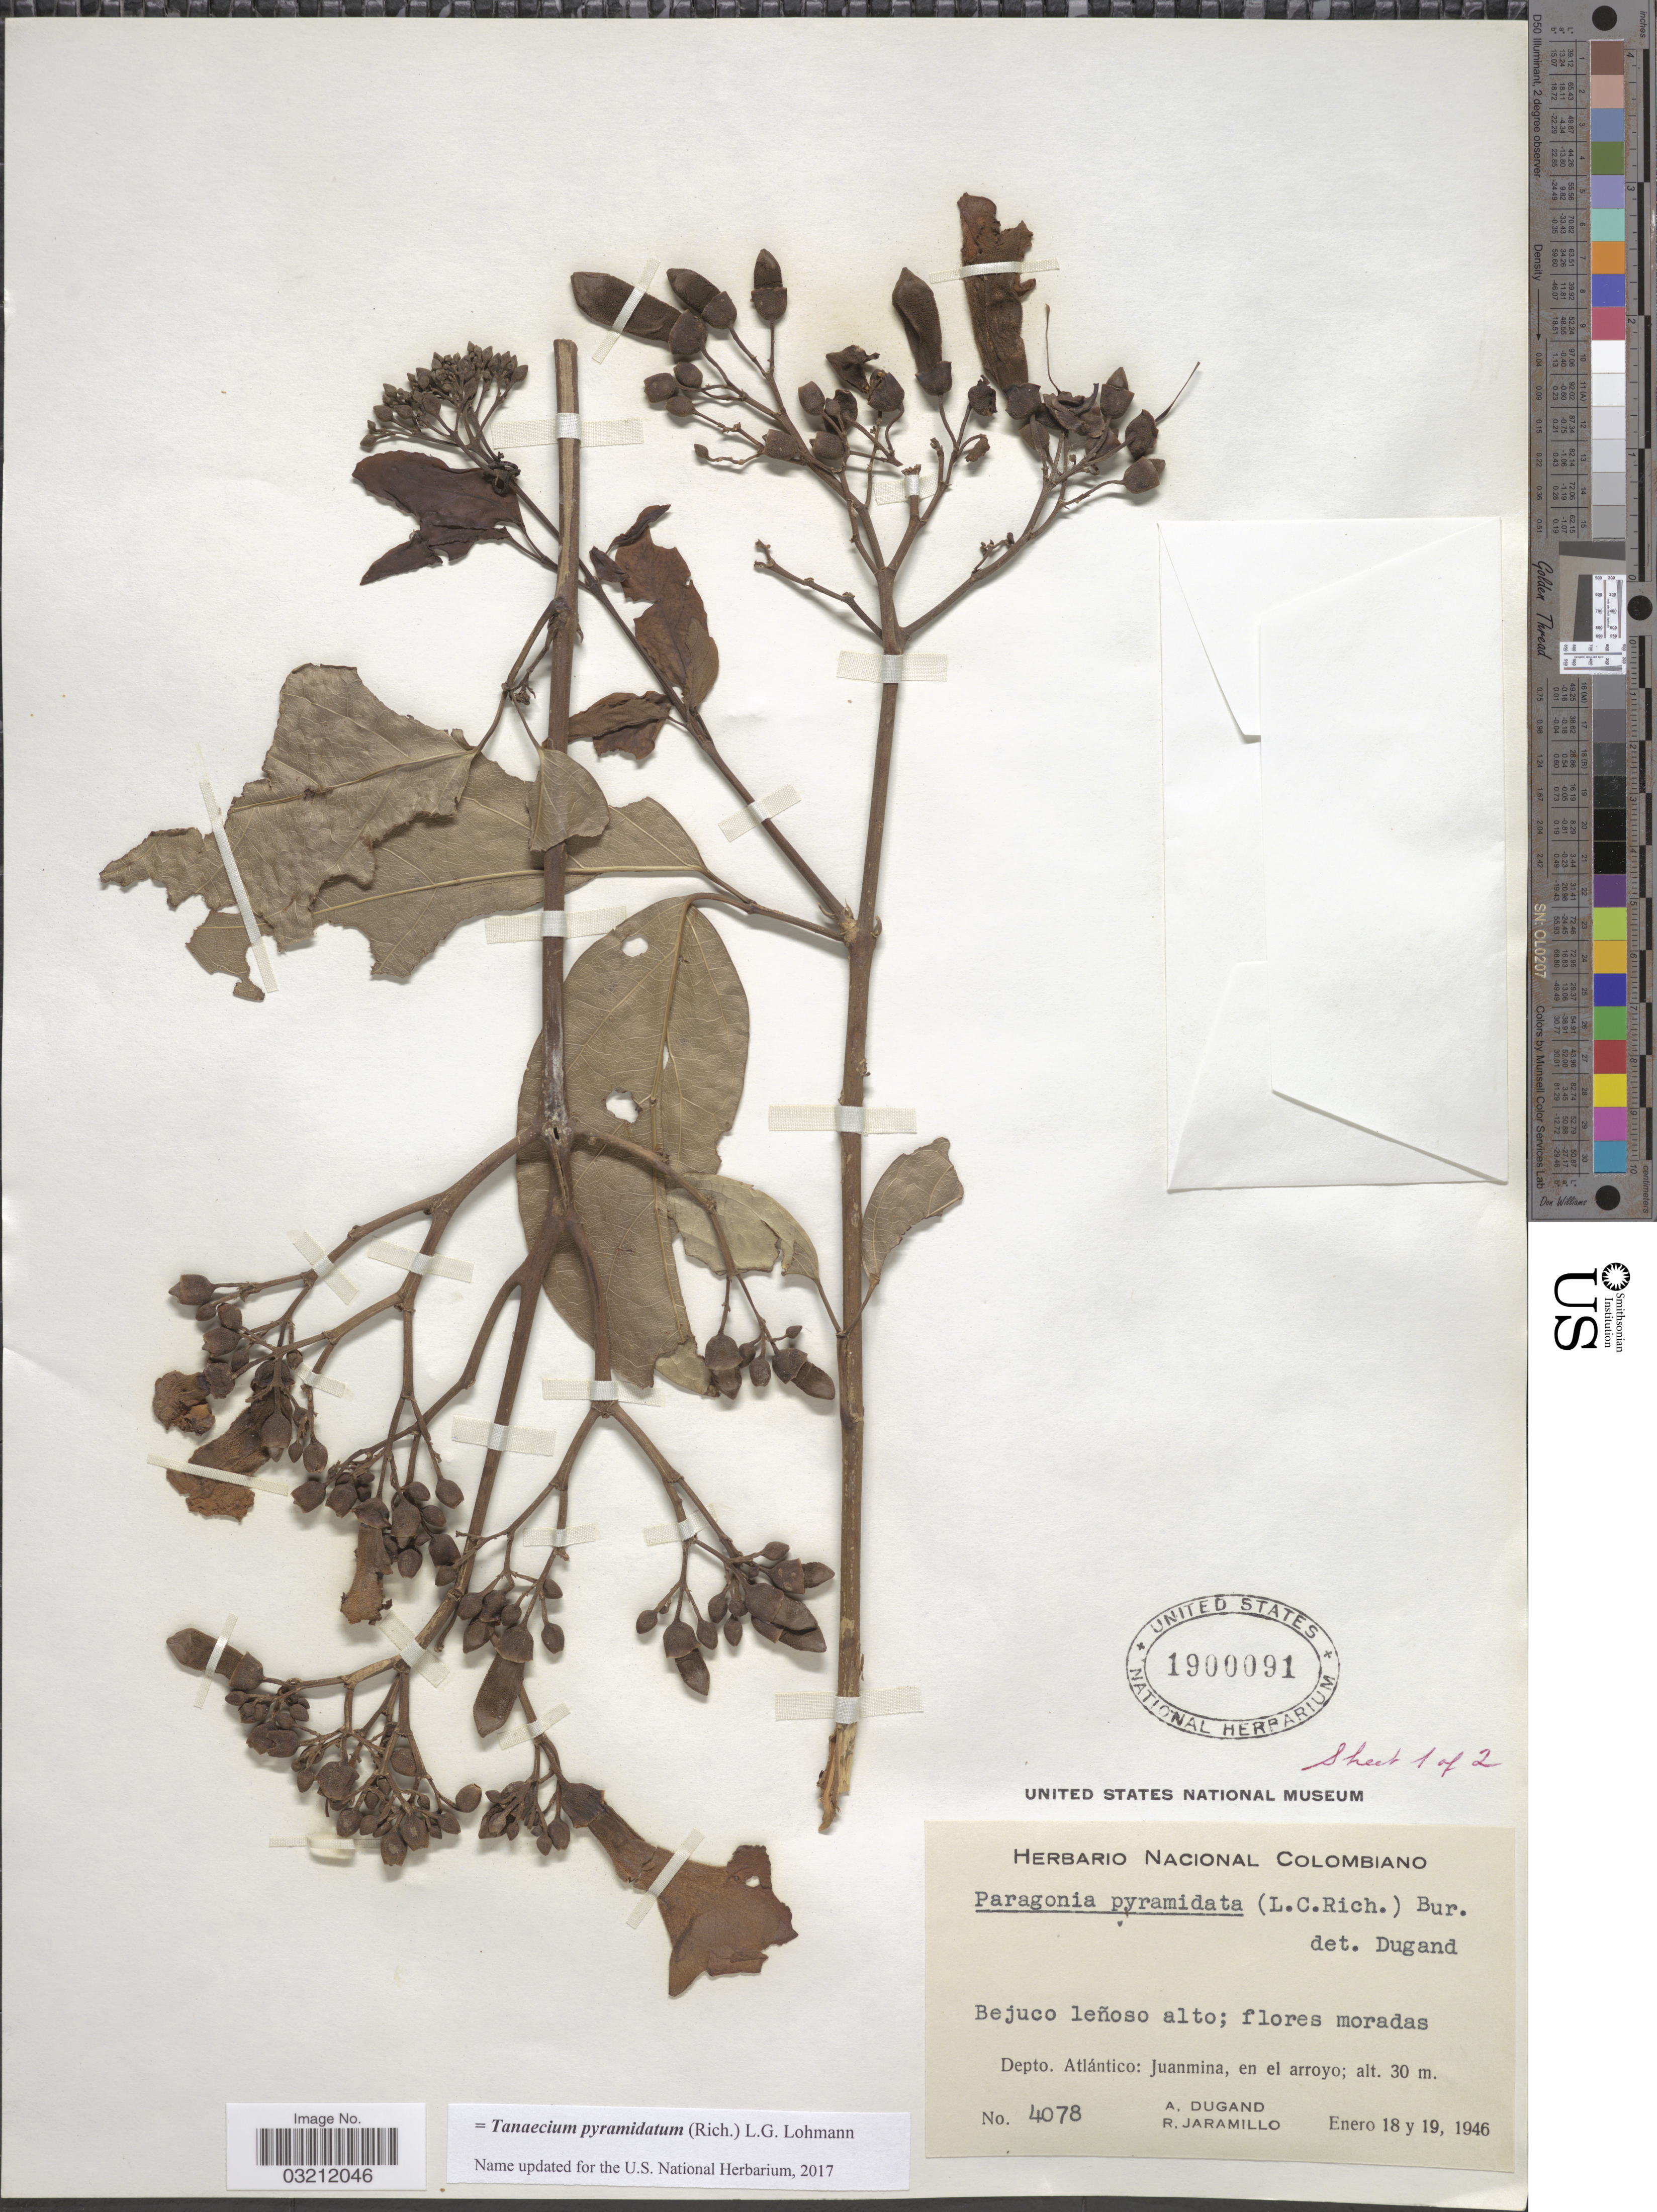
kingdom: Plantae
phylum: Tracheophyta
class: Magnoliopsida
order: Lamiales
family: Bignoniaceae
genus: Tanaecium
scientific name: Tanaecium pyramidatum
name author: (Rich.) L.G. Lohmann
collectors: A. Dugand & R. Jaramillo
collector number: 4078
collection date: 1946-01-18/1946-01-19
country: Colombia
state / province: Atlántico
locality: Depto. Atlántico: Juanmina.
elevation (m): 30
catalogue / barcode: US 1900091